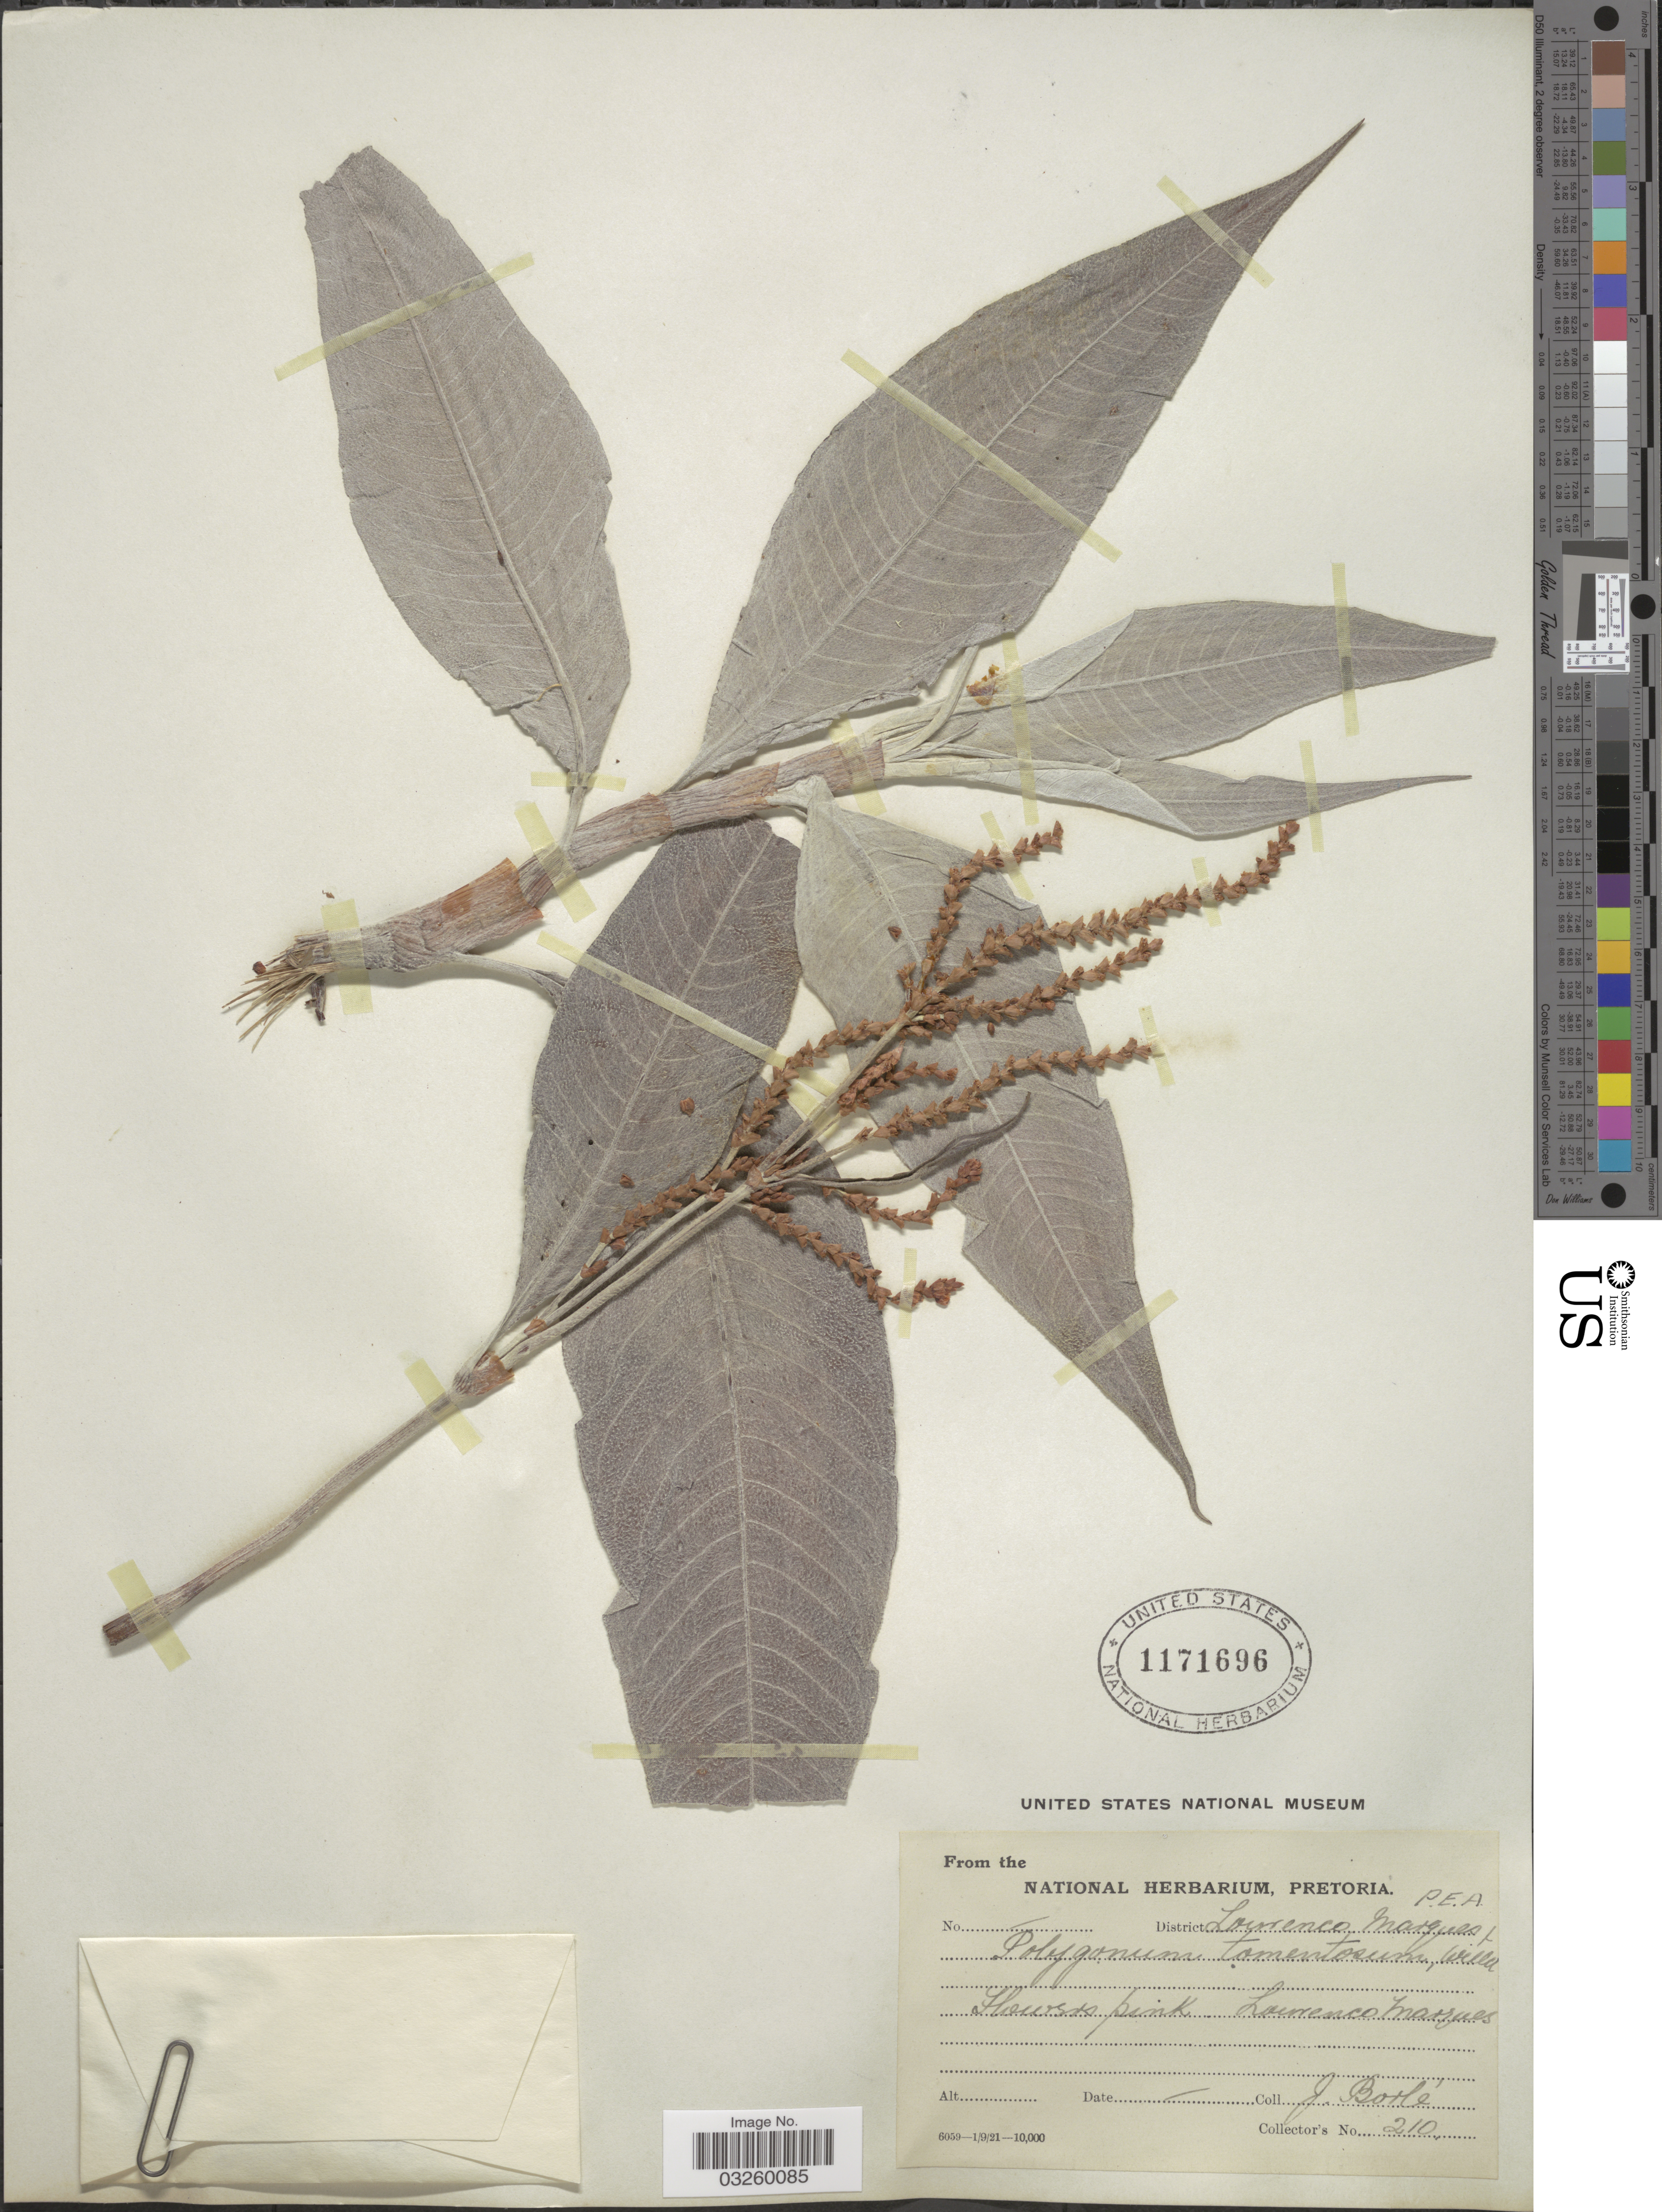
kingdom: Plantae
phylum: Tracheophyta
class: Magnoliopsida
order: Caryophyllales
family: Polygonaceae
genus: Polygonum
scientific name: Polygonum lanigerum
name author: R. Br.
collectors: J. Borle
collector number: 210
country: Mozambique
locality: District Lourenco Marques. Lourenco Marques.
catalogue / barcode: US 1171696